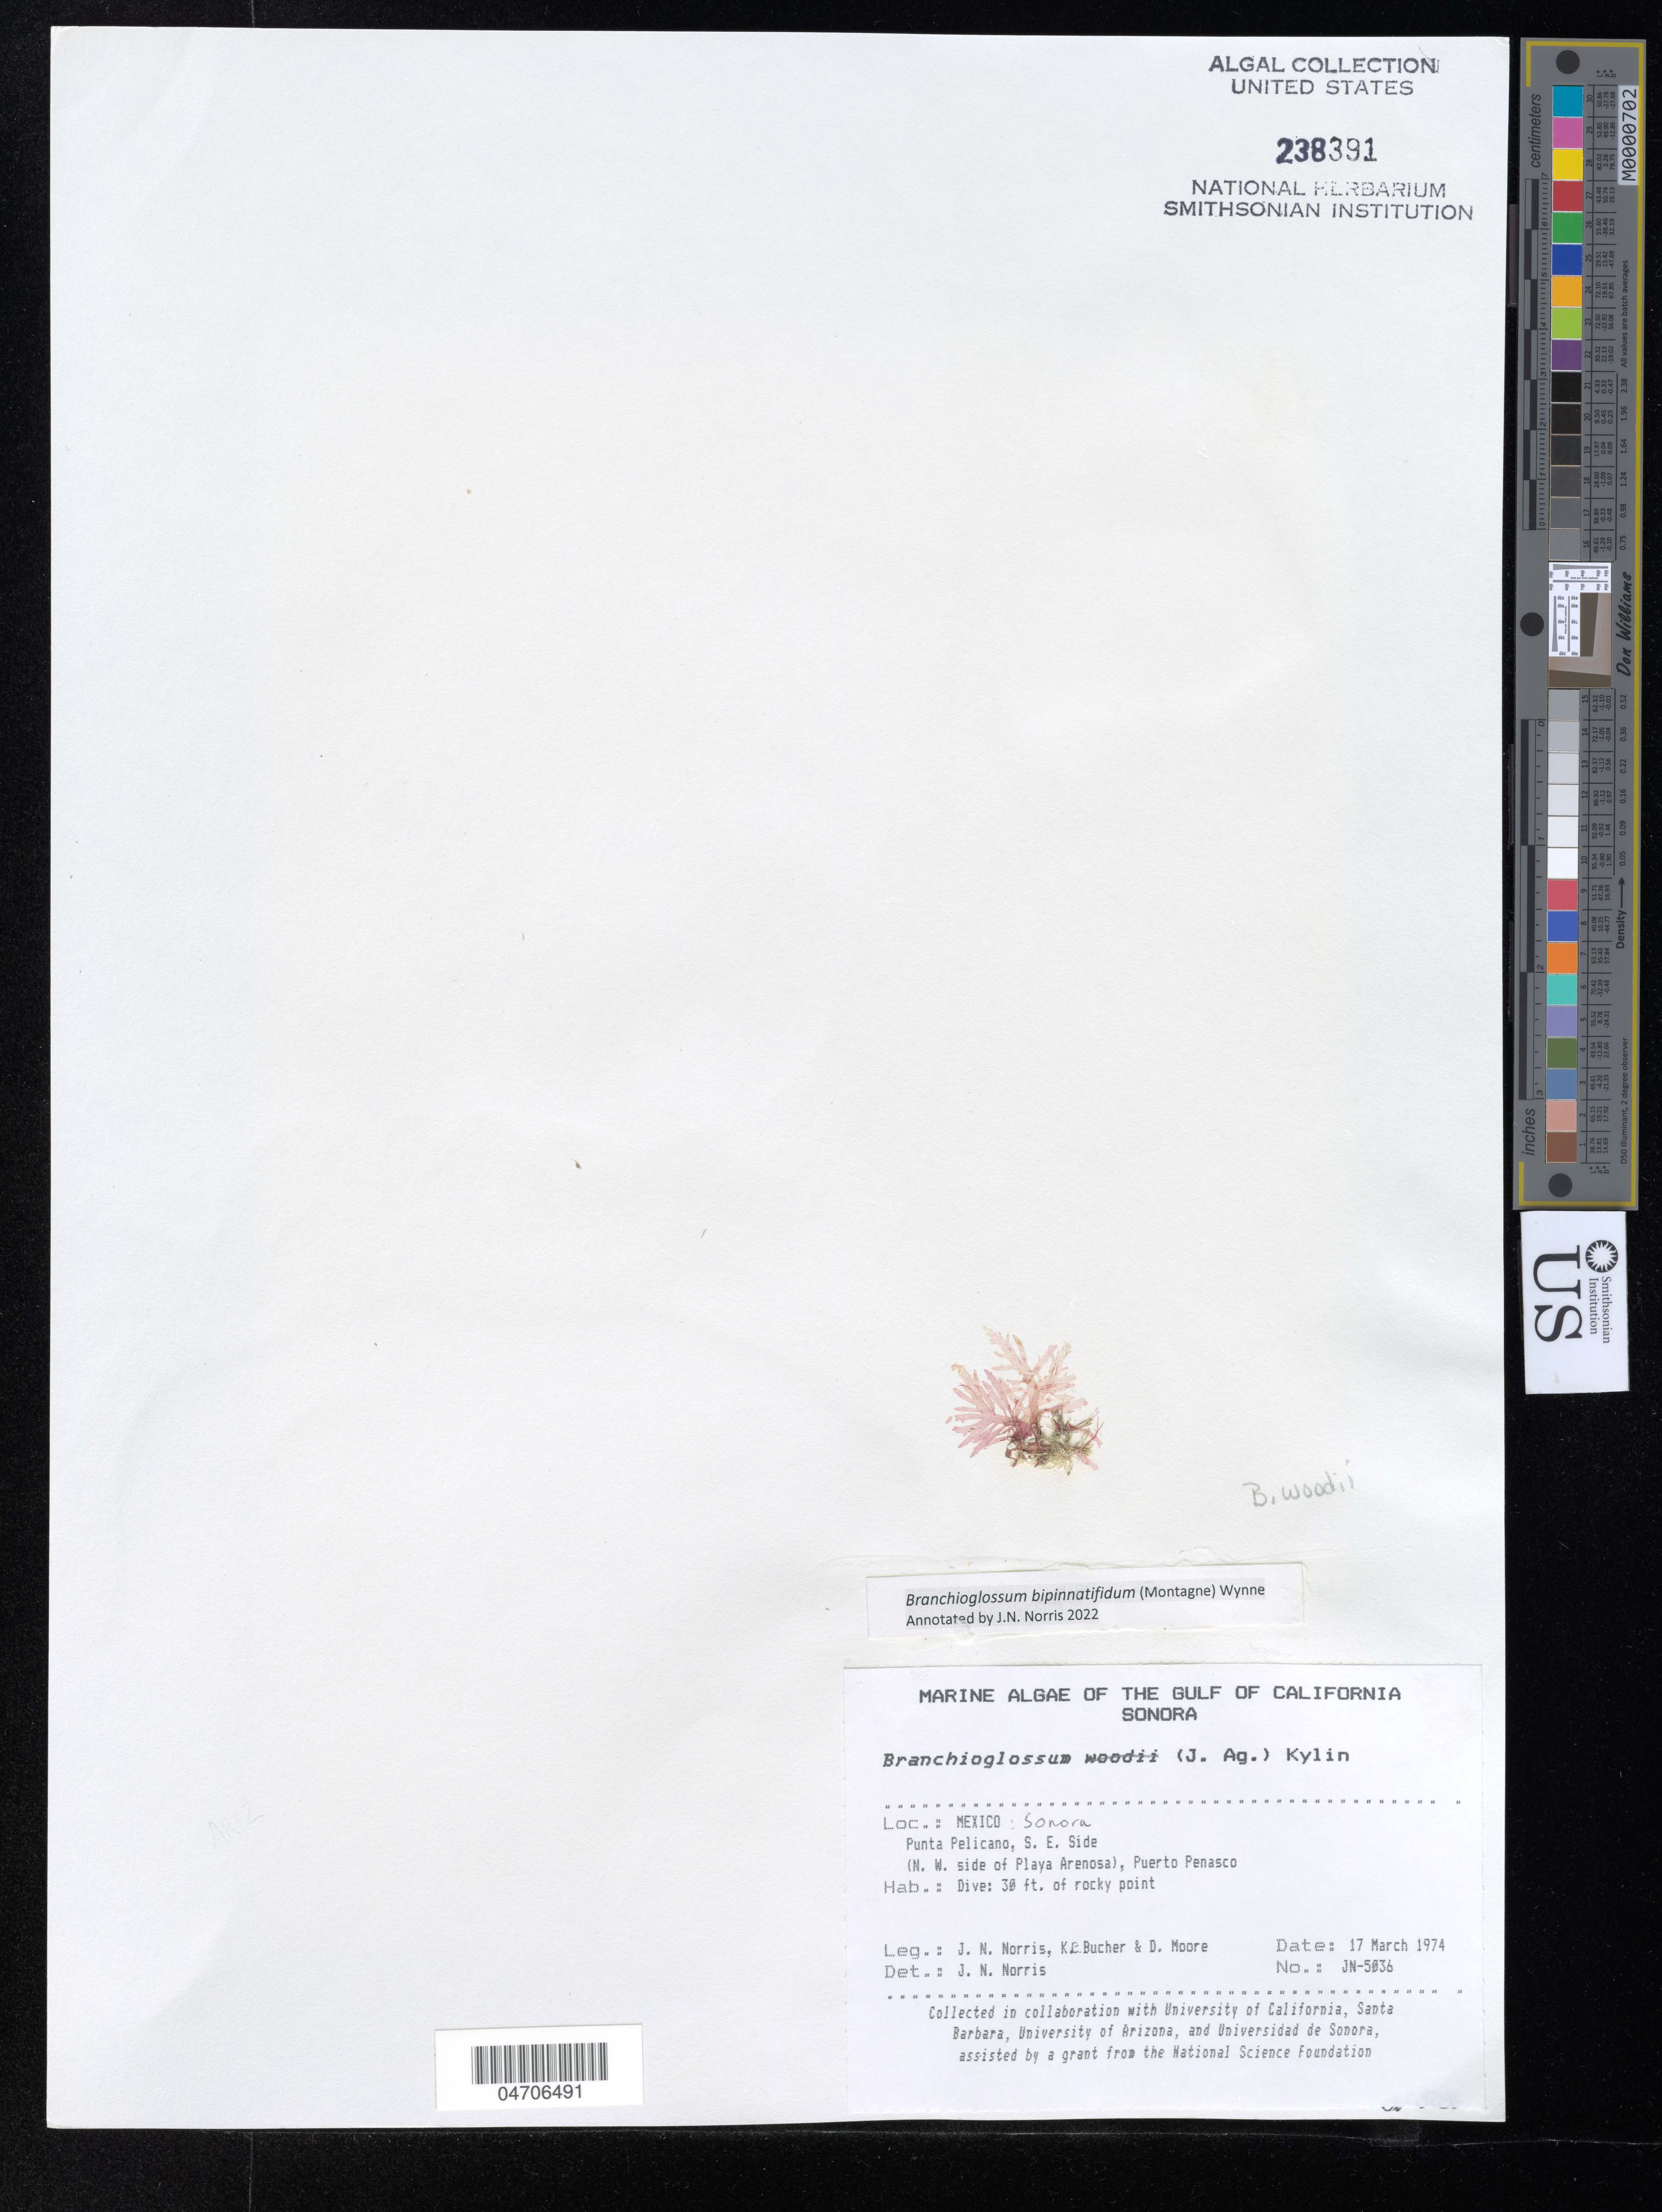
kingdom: Plantae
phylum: Rhodophyta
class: Florideophyceae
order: Ceramiales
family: Delesseriaceae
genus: Branchioglossum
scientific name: Branchioglossum bipinnatifidum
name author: (Mont.) M.J. Wynne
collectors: J. Norris, K. E. Bucher & D. Moore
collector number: JN-5036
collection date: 1974-03-17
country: Mexico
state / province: Sonora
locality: The Gulf of California. Punta Pelicano, S. E. Side. (N. W. side of Playa Arenosa), Puerto Penasco.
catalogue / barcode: US 238391